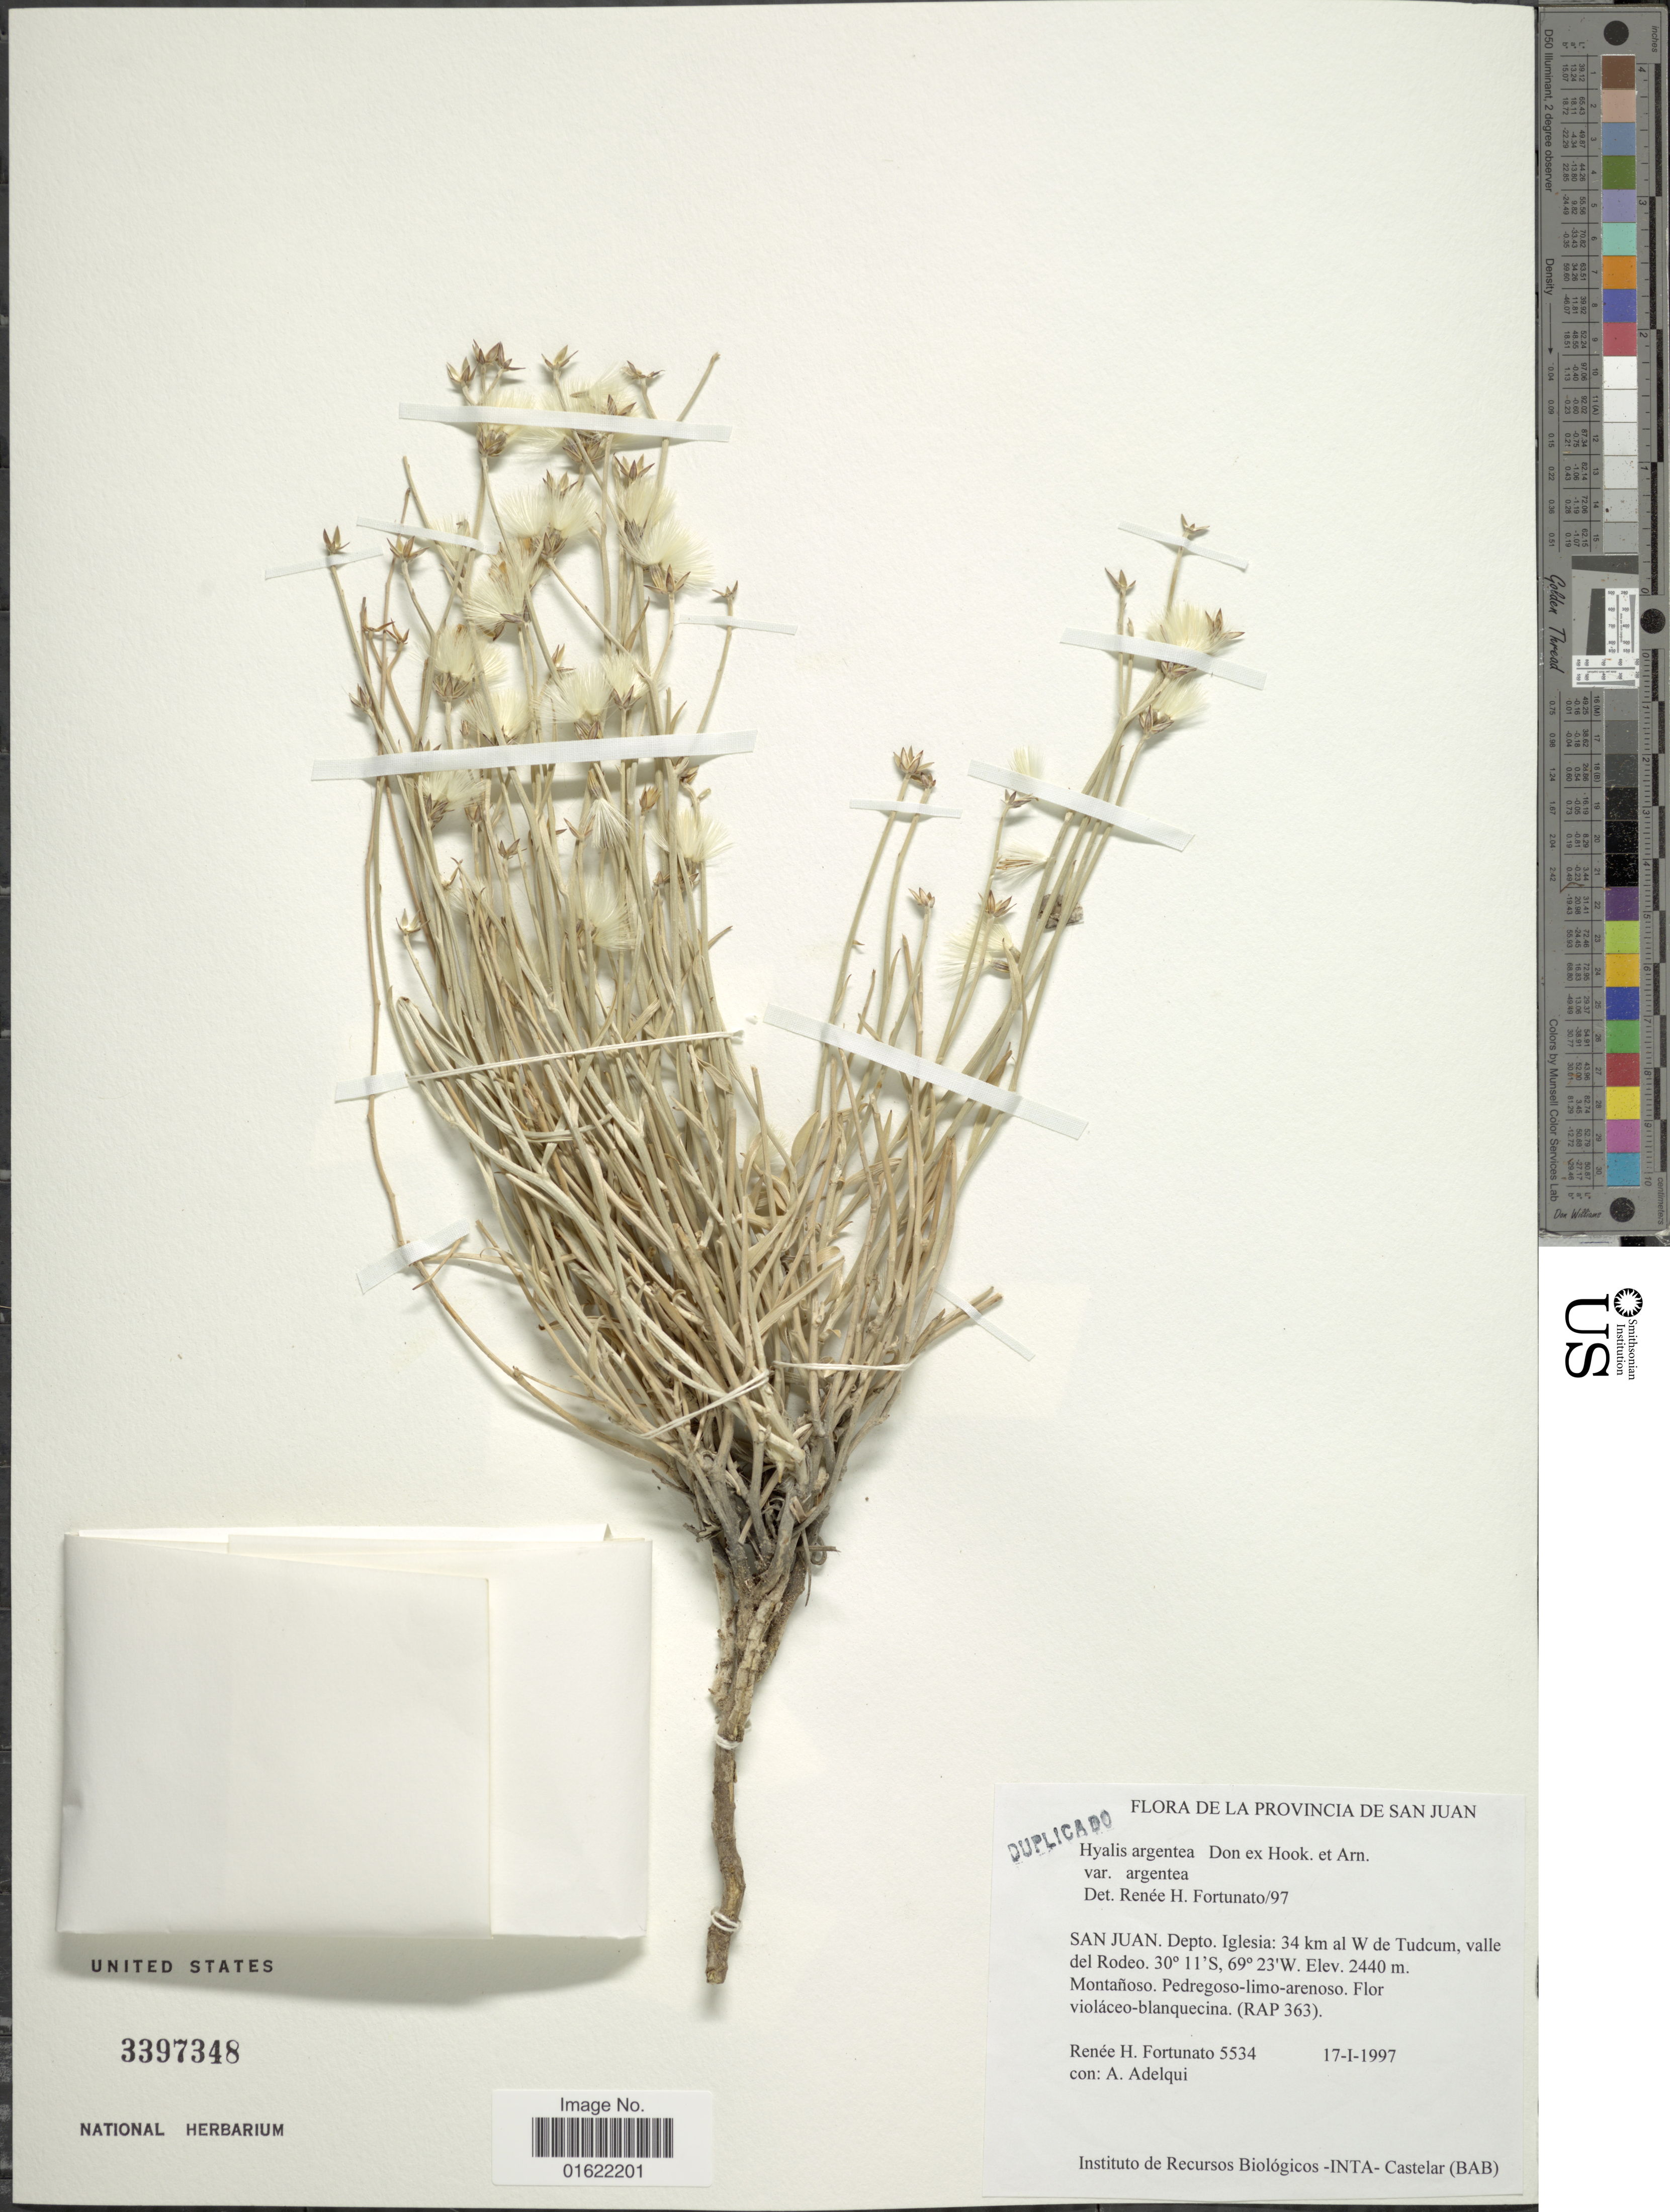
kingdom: Plantae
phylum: Tracheophyta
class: Magnoliopsida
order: Asterales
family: Asteraceae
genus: Hyalis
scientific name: Hyalis argentea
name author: D. Don ex Hook. & Arn.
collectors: R. H. Fortunato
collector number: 5534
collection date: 1997-01-17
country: Argentina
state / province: San Juan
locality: Depto. Iglesia: 34 km al W de Tudcum, valle del Rodeo. Montanoso. Pedregoso-limo-arenoso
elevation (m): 2440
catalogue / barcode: US 3397348